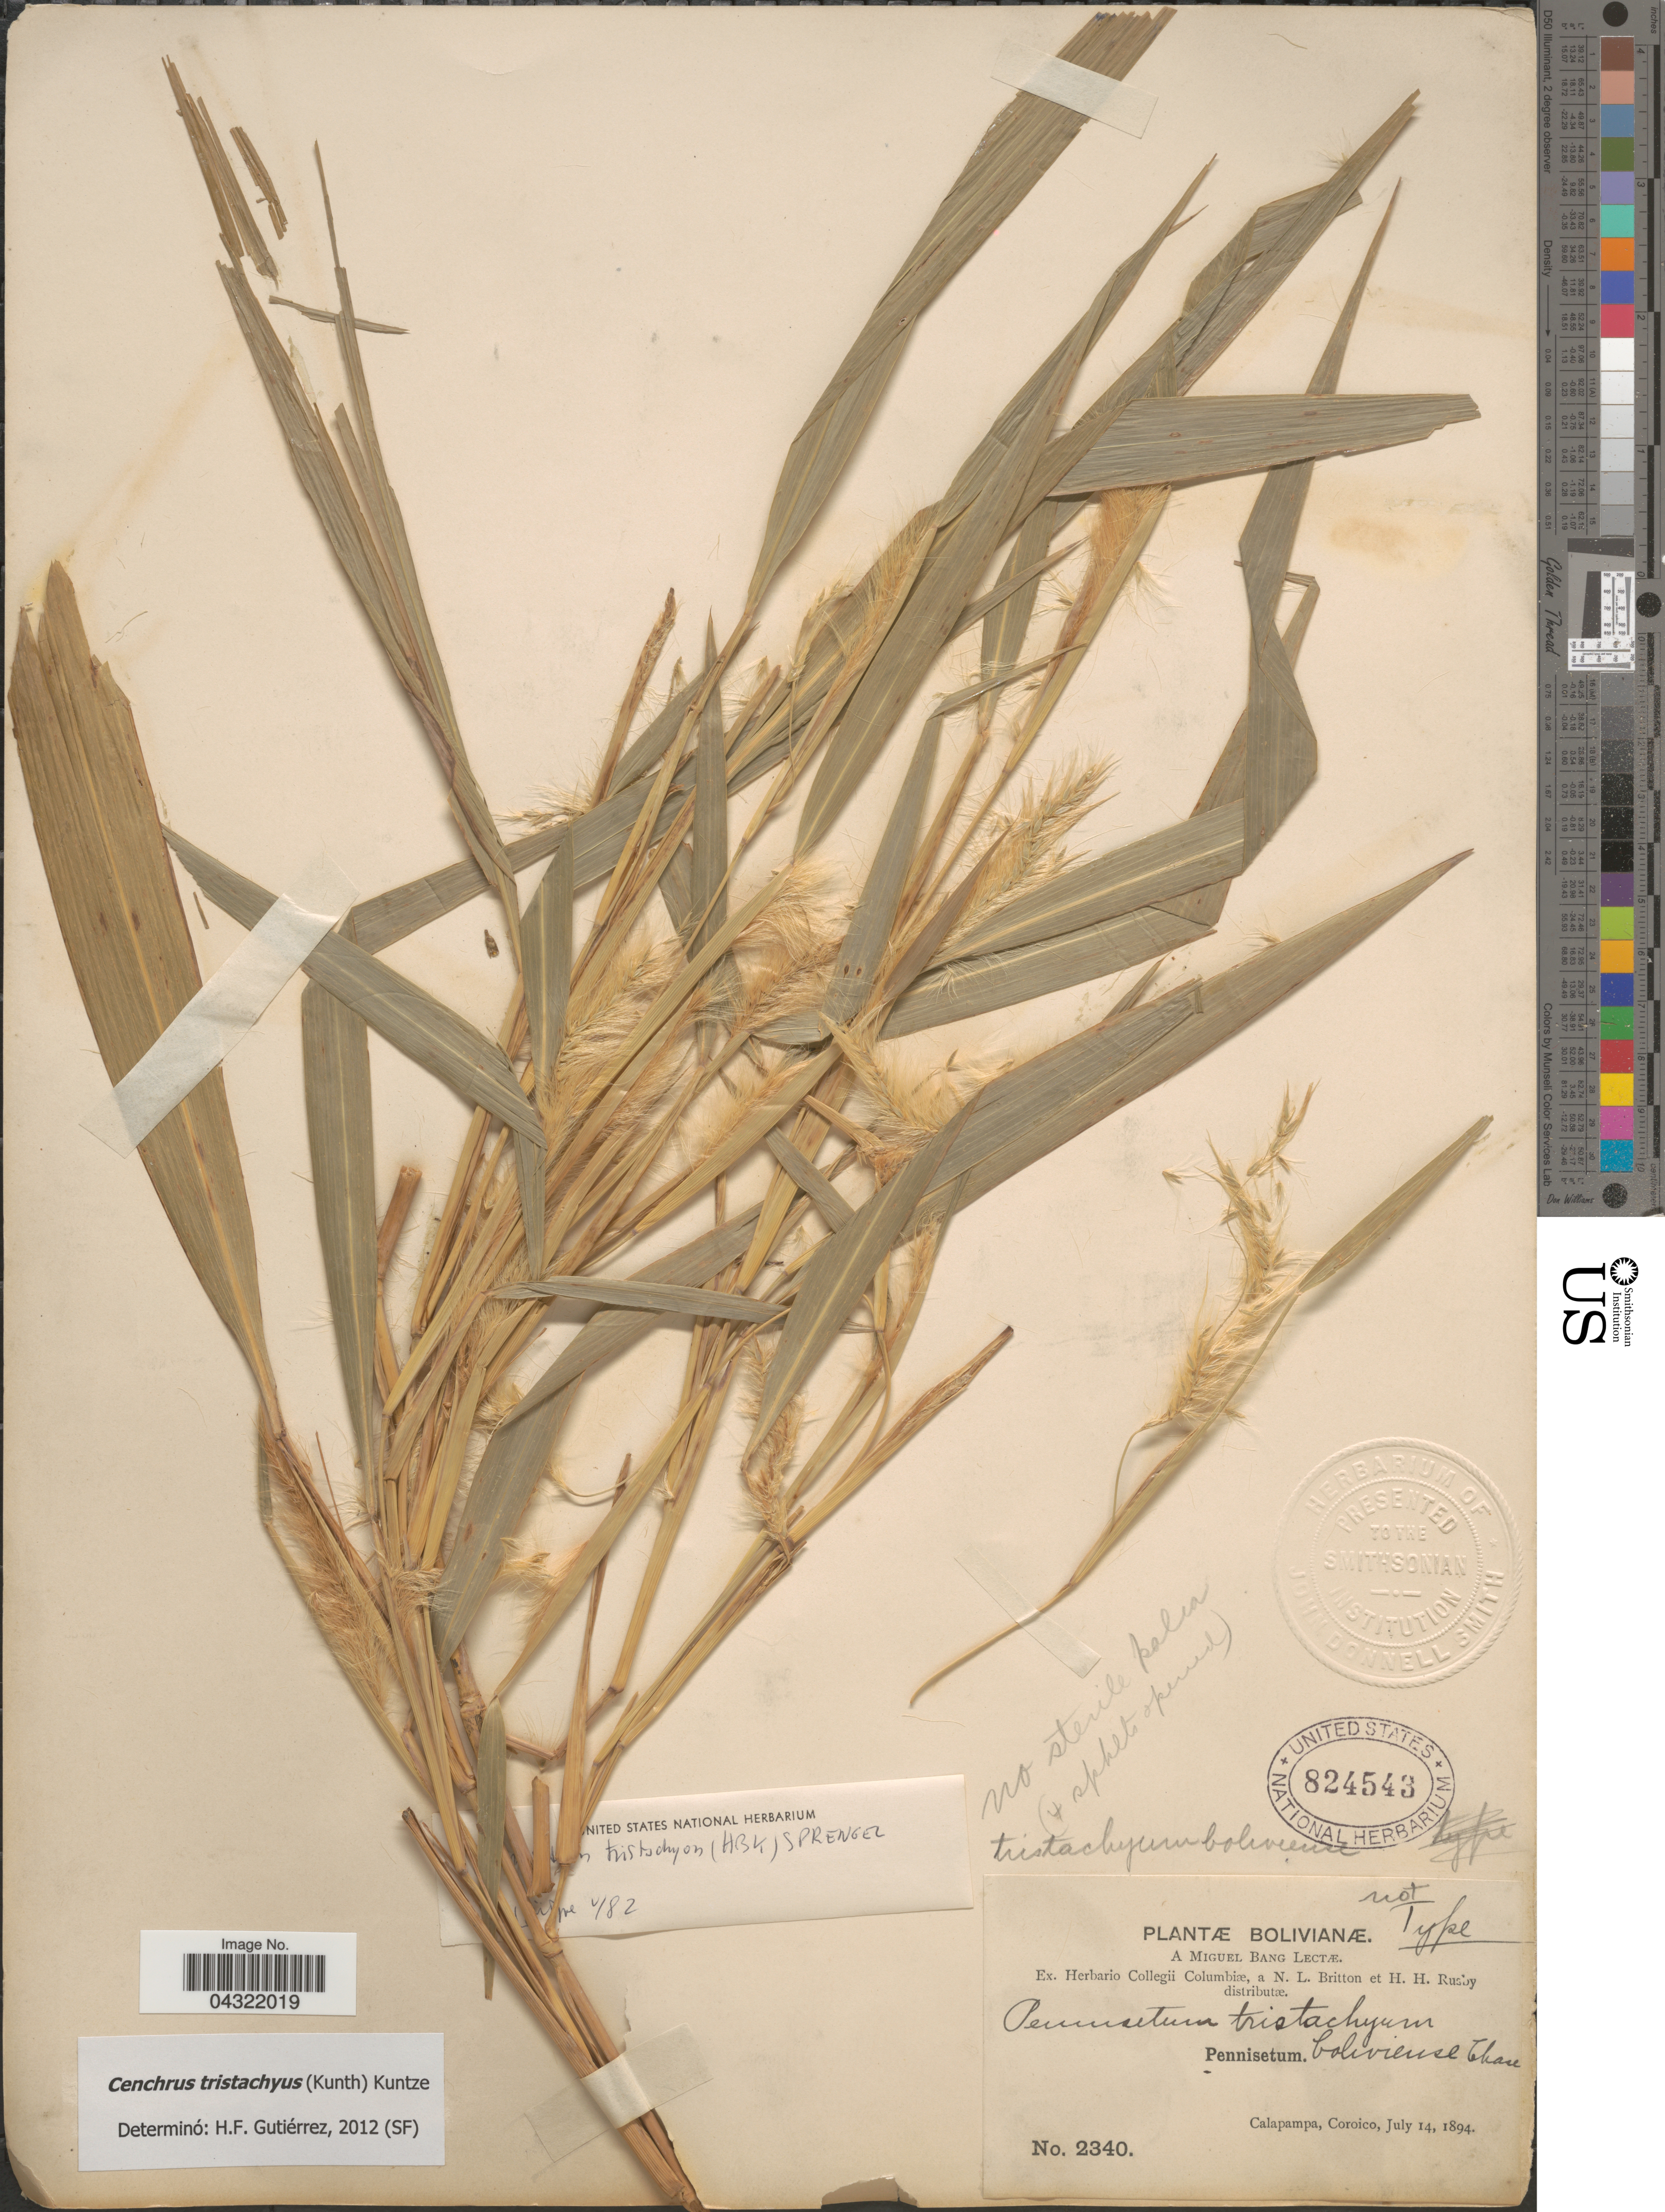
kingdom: Plantae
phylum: Tracheophyta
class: Liliopsida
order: Poales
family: Poaceae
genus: Cenchrus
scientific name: Cenchrus tristachyus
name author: (Kunth) Kuntze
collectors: M. Bang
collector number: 2340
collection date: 1894-07-14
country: Bolivia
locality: Calapampa, Coroico.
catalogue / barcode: US 824543